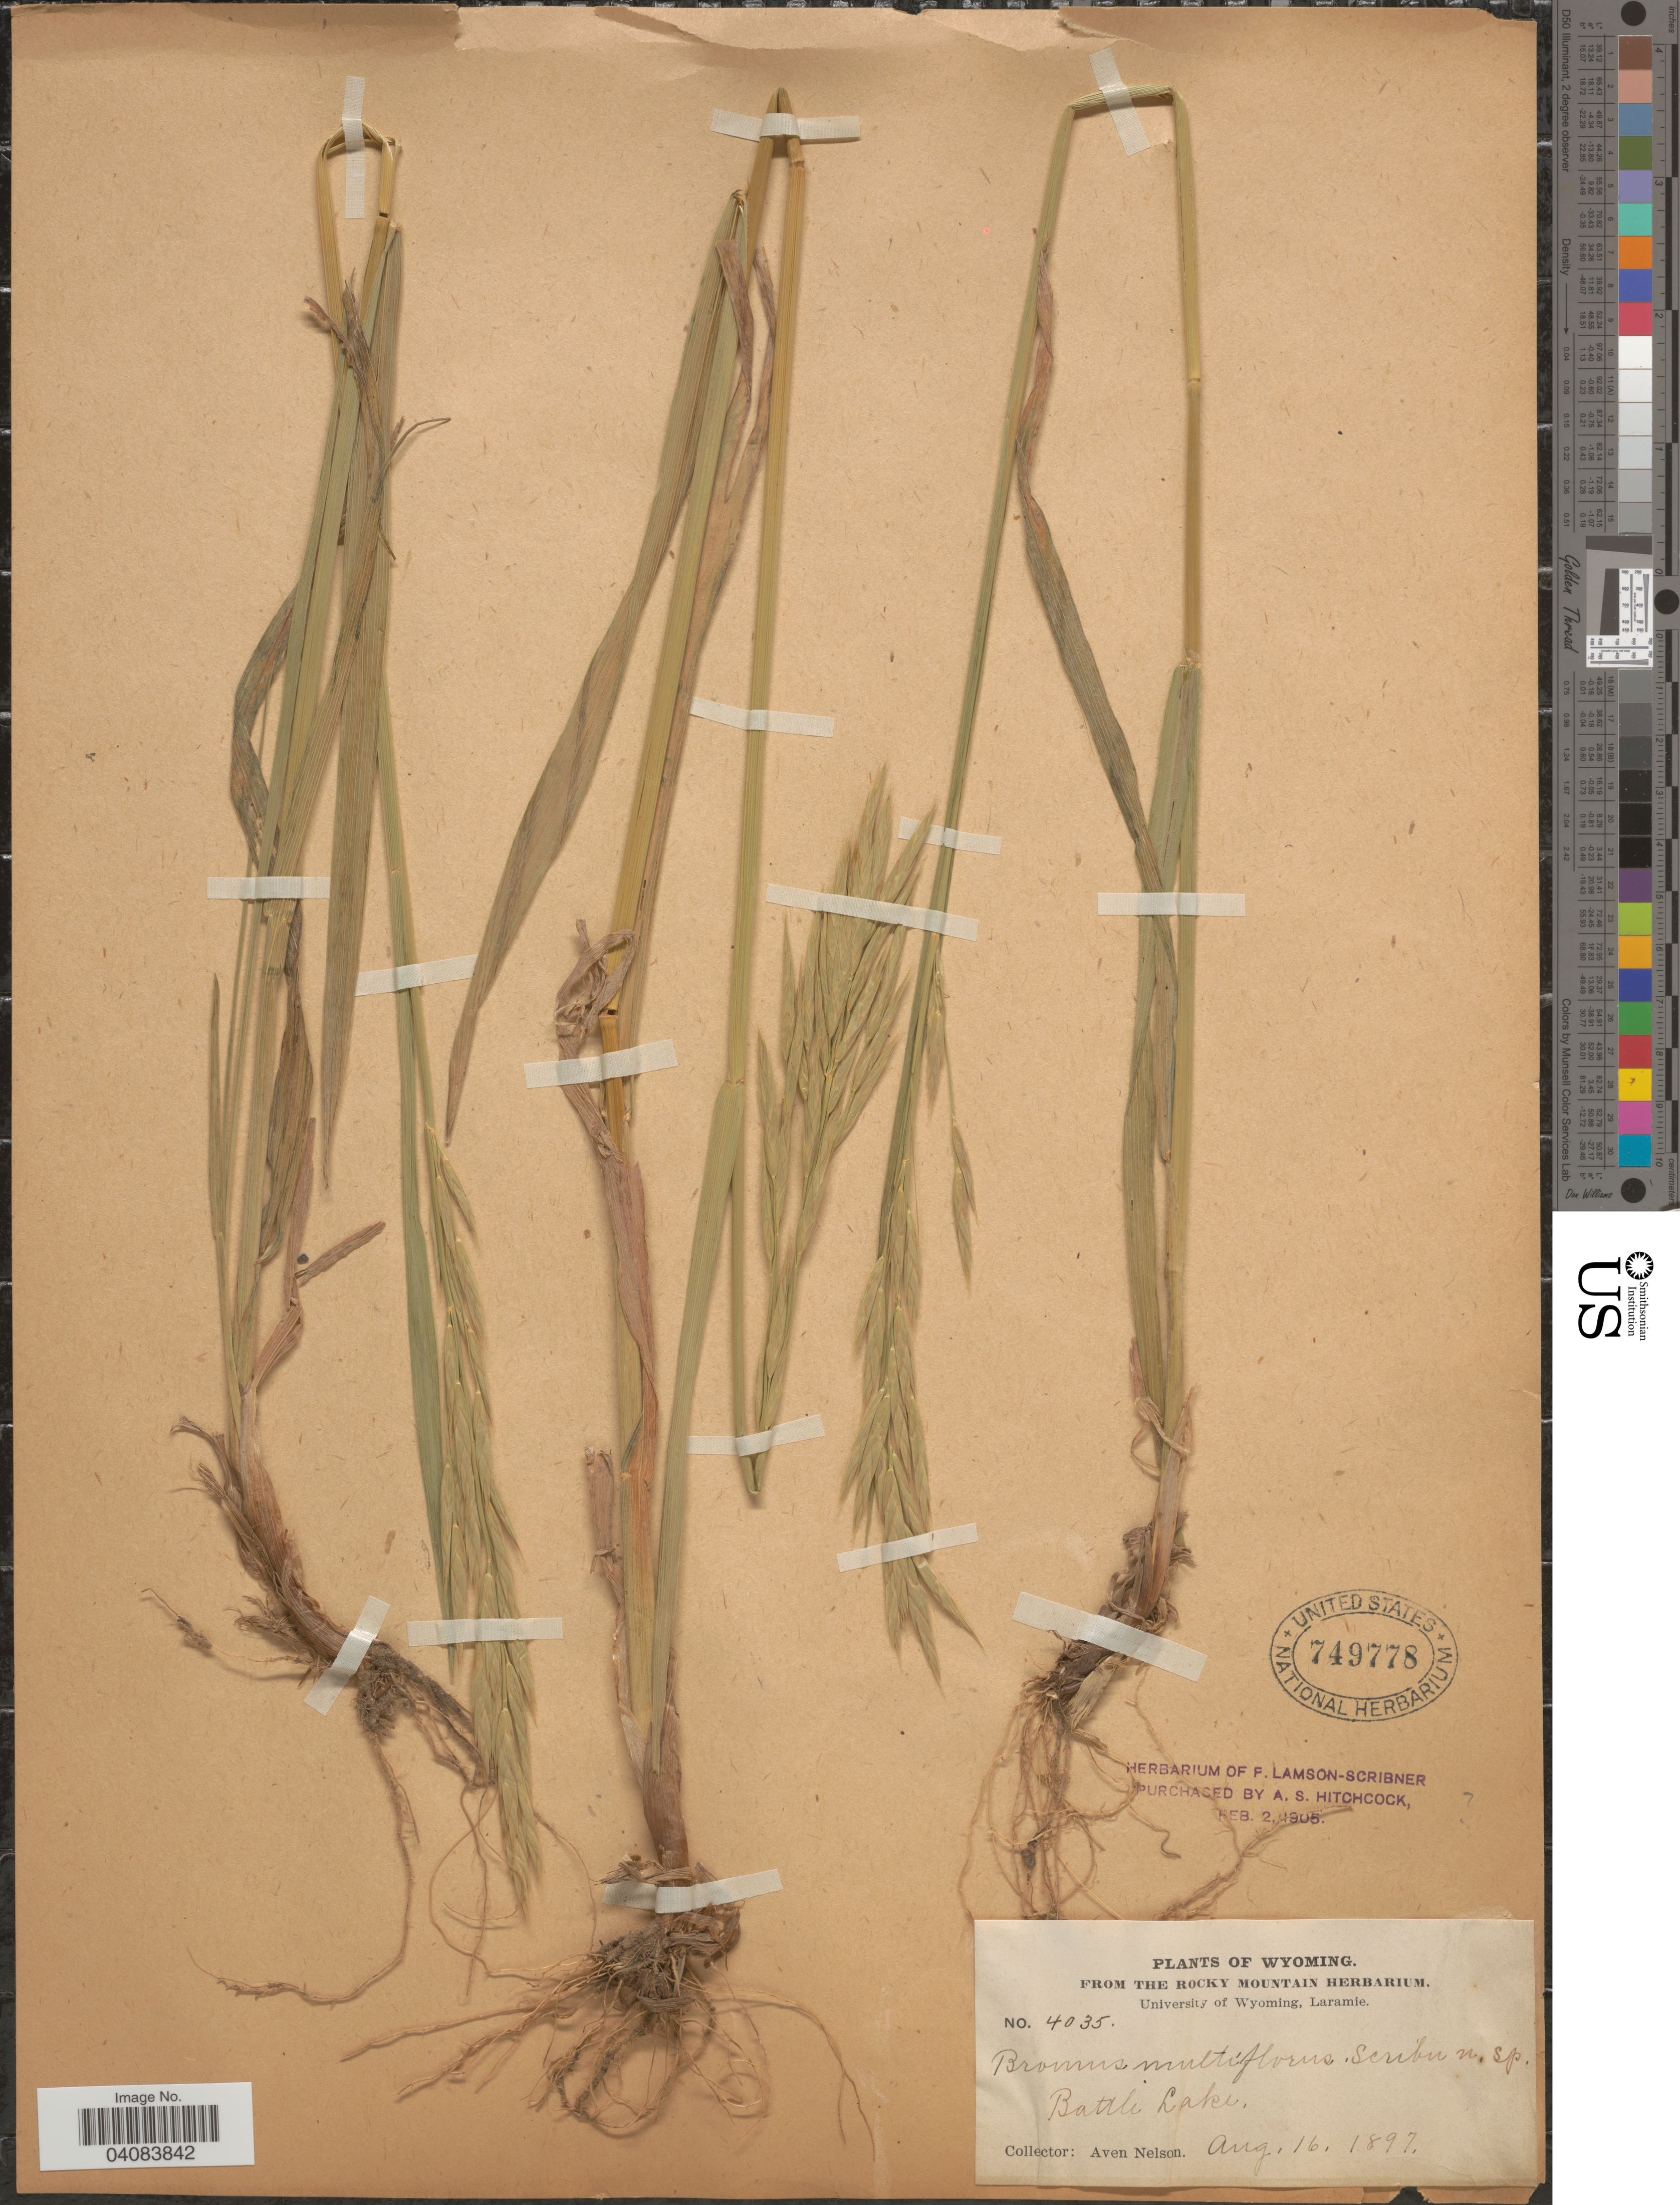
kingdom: Plantae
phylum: Tracheophyta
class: Liliopsida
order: Poales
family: Poaceae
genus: Bromus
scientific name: Bromus polyanthus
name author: Scribn. ex Shear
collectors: A. Nelson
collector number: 4035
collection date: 1897-08-16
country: United States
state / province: Wyoming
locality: Battle Lake.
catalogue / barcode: US 749778